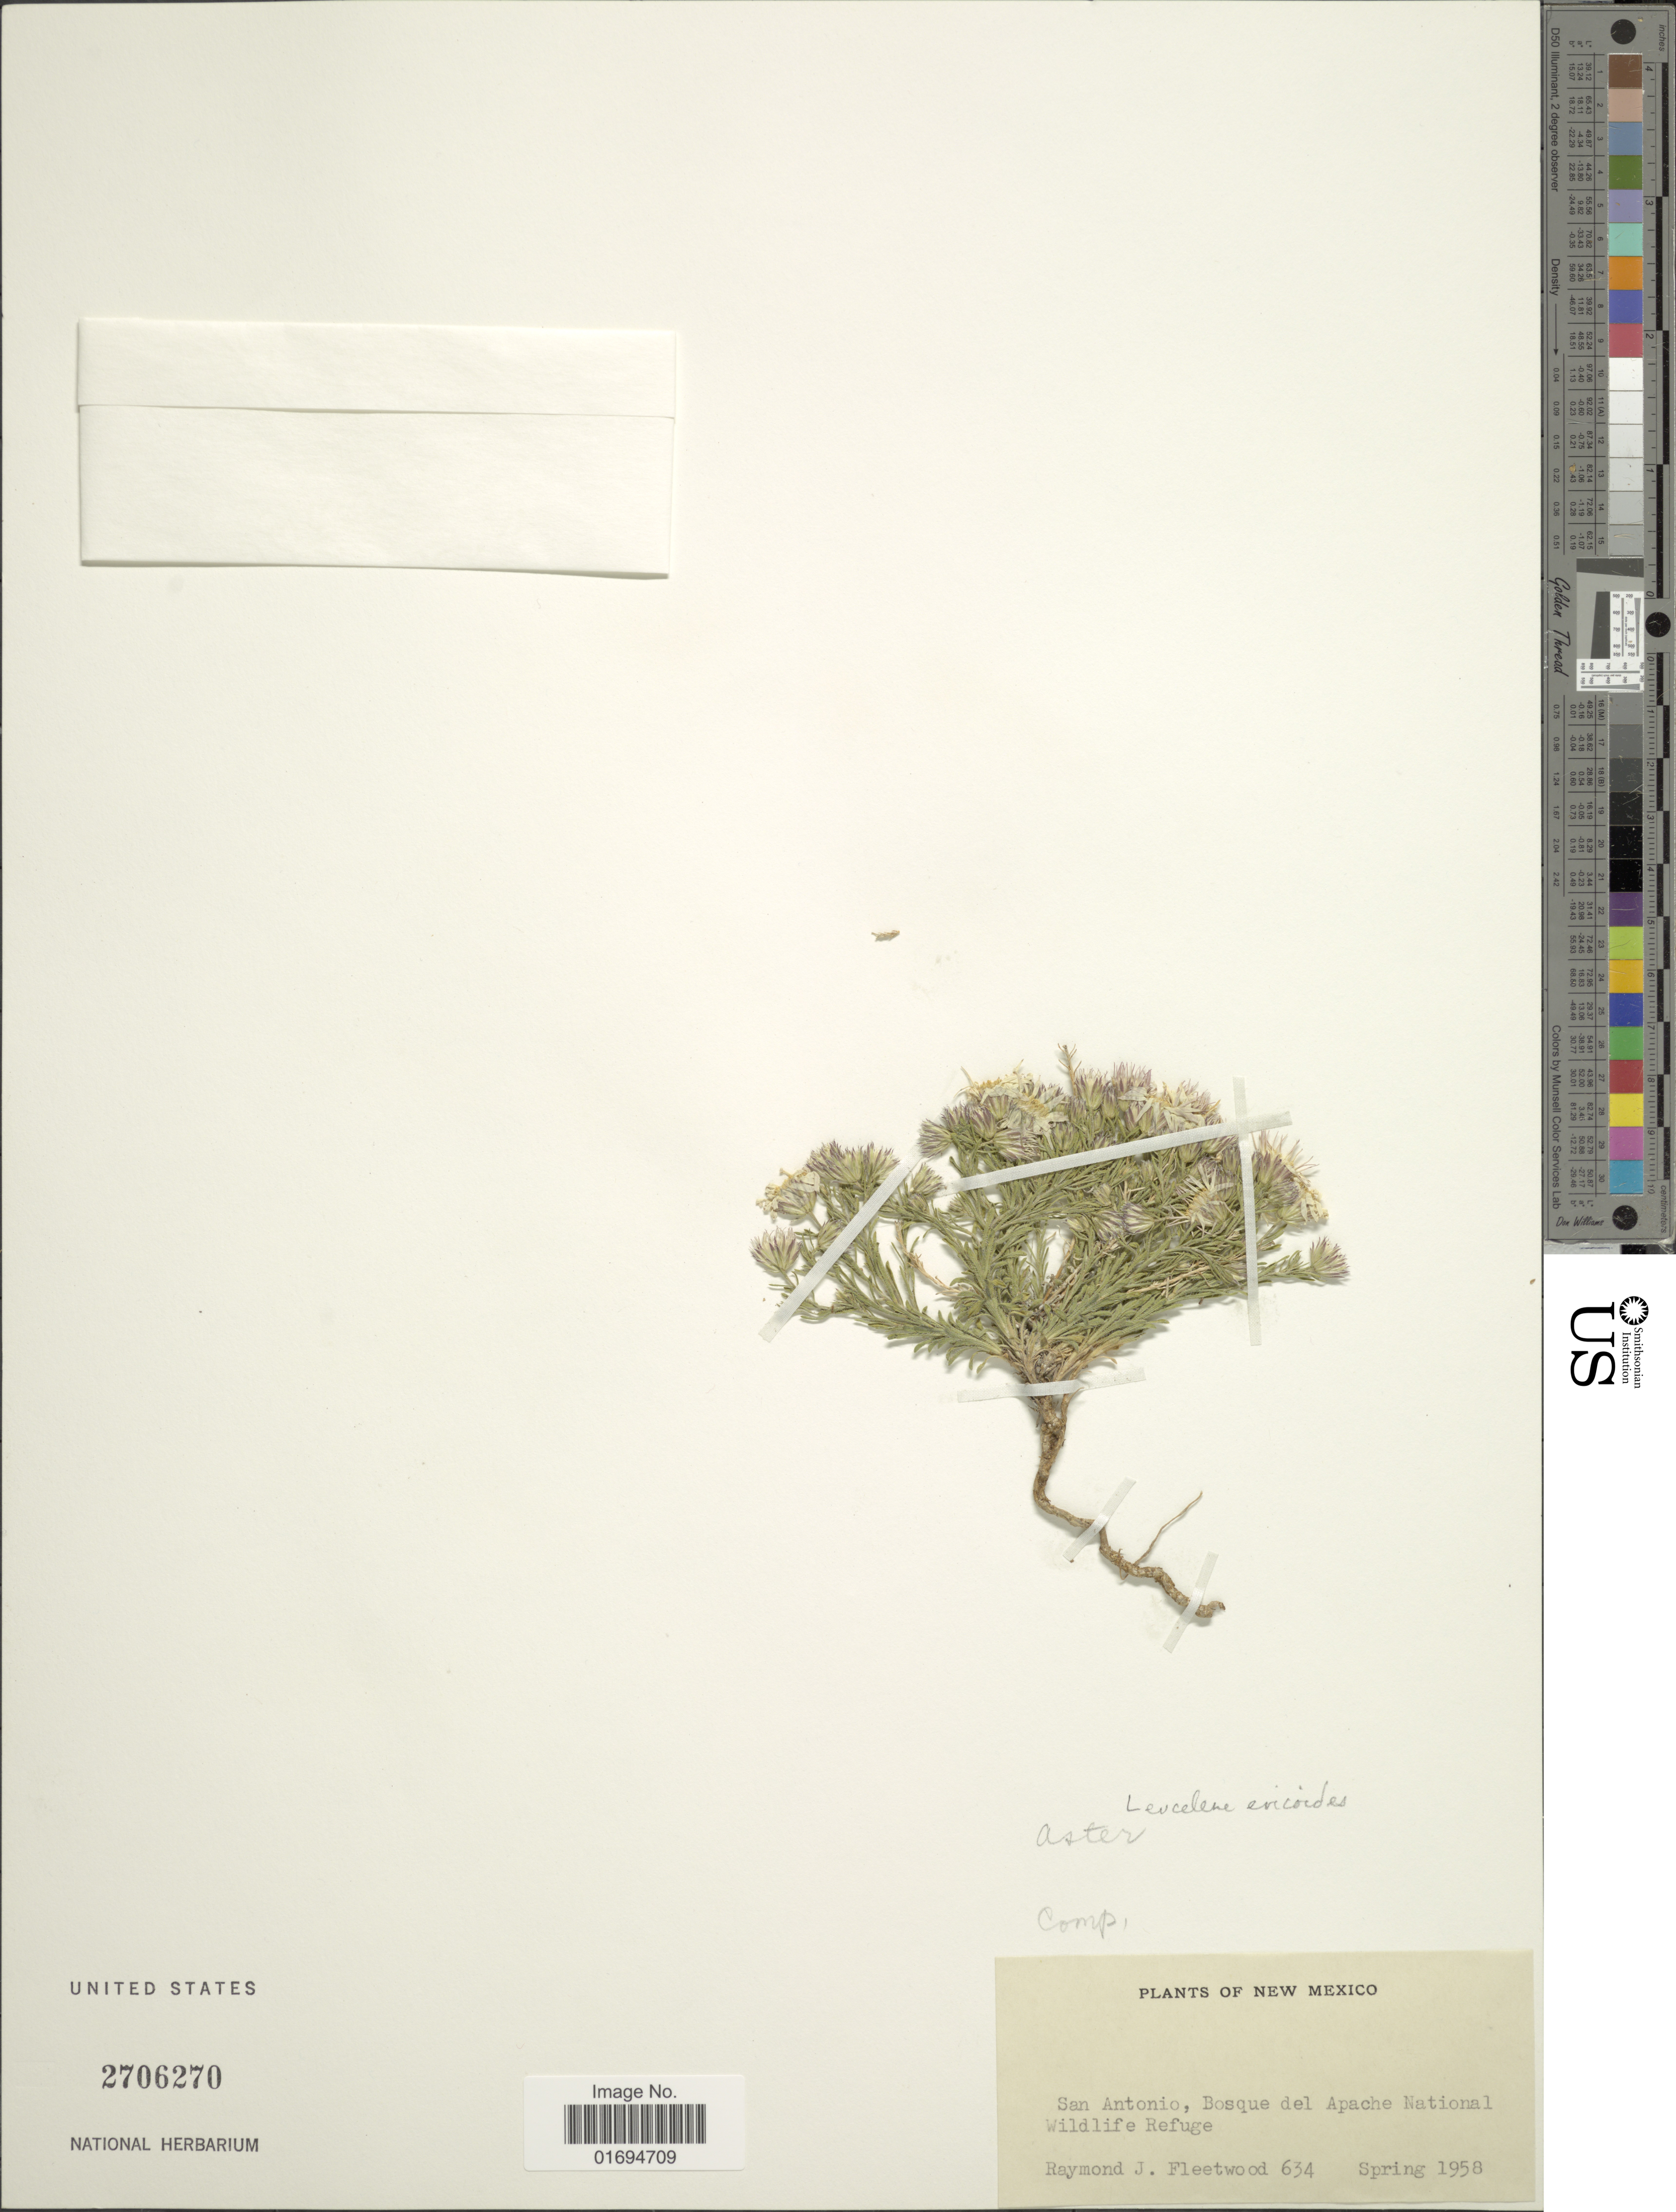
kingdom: Plantae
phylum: Tracheophyta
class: Magnoliopsida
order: Asterales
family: Asteraceae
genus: Chaetopappa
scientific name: Chaetopappa ericoides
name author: (Torr.) G.L. Nesom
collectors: R. J. Fleetwood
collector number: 634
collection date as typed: Spring 1958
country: United States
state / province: New Mexico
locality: San Antonio, Bosque del Apache National Wildlife Refuge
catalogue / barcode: US 2706270